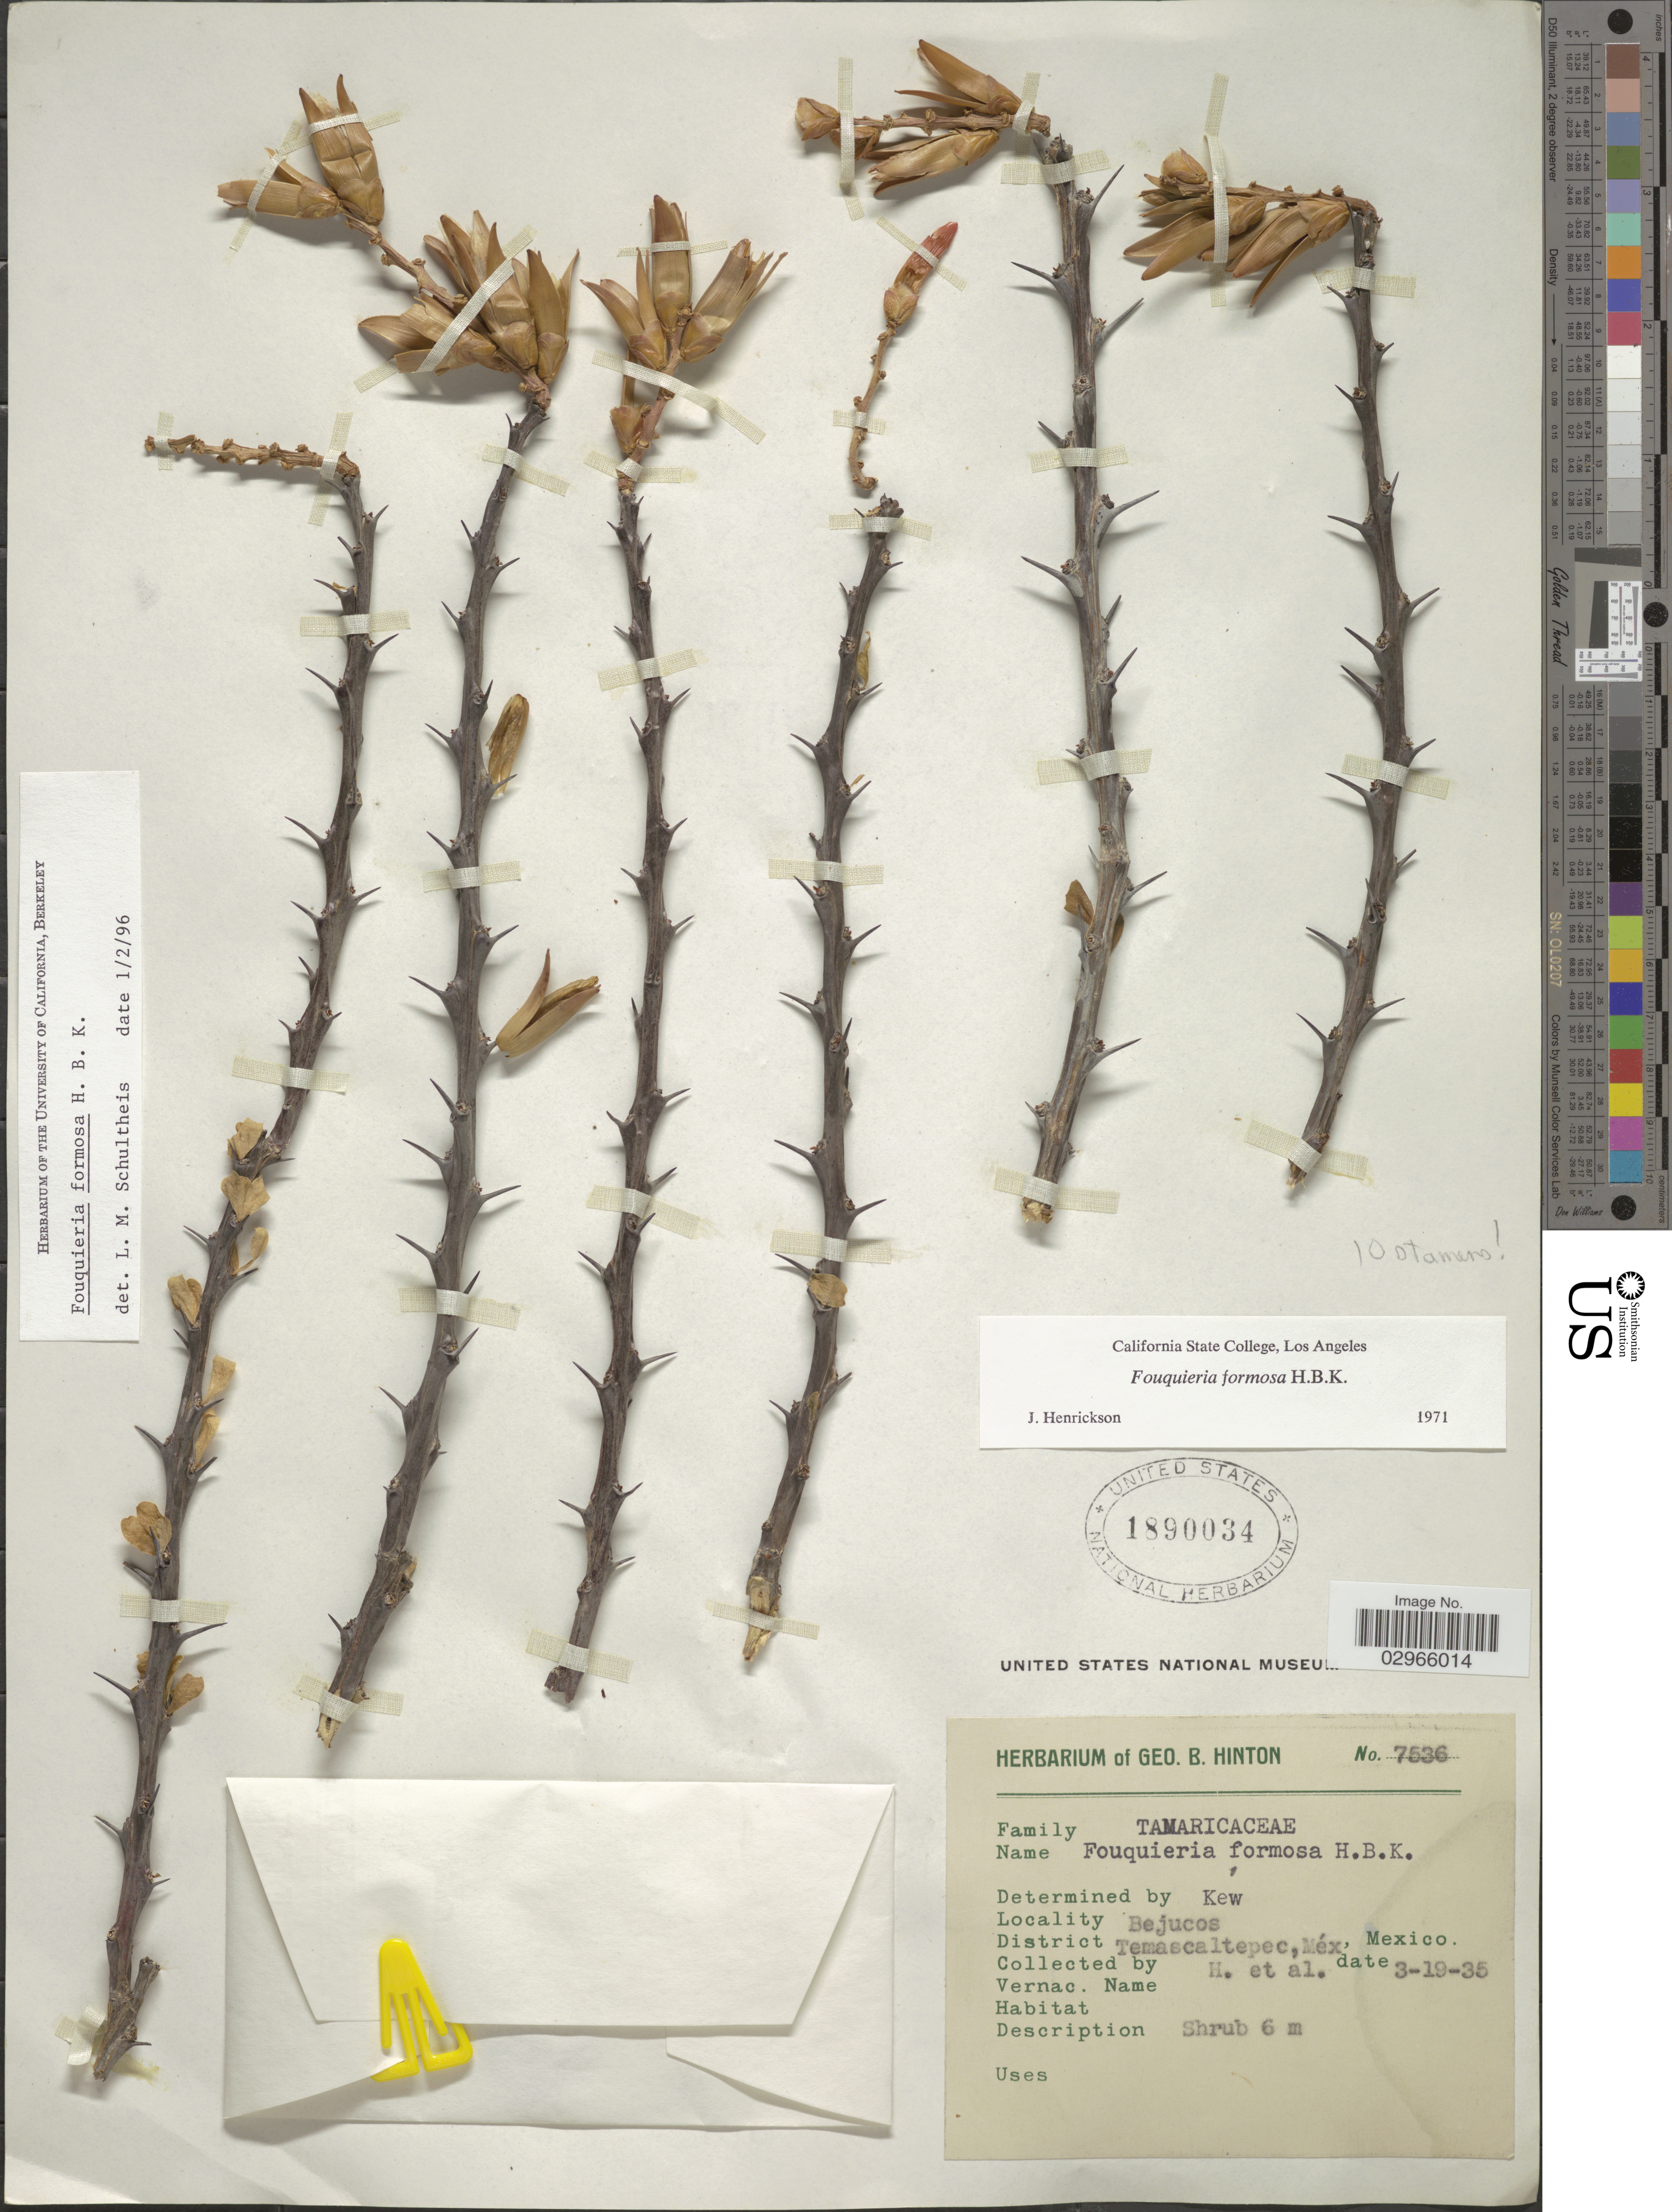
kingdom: Plantae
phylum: Tracheophyta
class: Magnoliopsida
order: Ericales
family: Fouquieriaceae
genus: Fouquieria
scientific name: Fouquieria formosa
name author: Kunth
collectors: G. B. Hinton & et al.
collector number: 7536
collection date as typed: Transcribed d/m/y: 19/3/35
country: Mexico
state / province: México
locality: Bejucos. District Temascaltepec.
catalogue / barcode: US 1890034